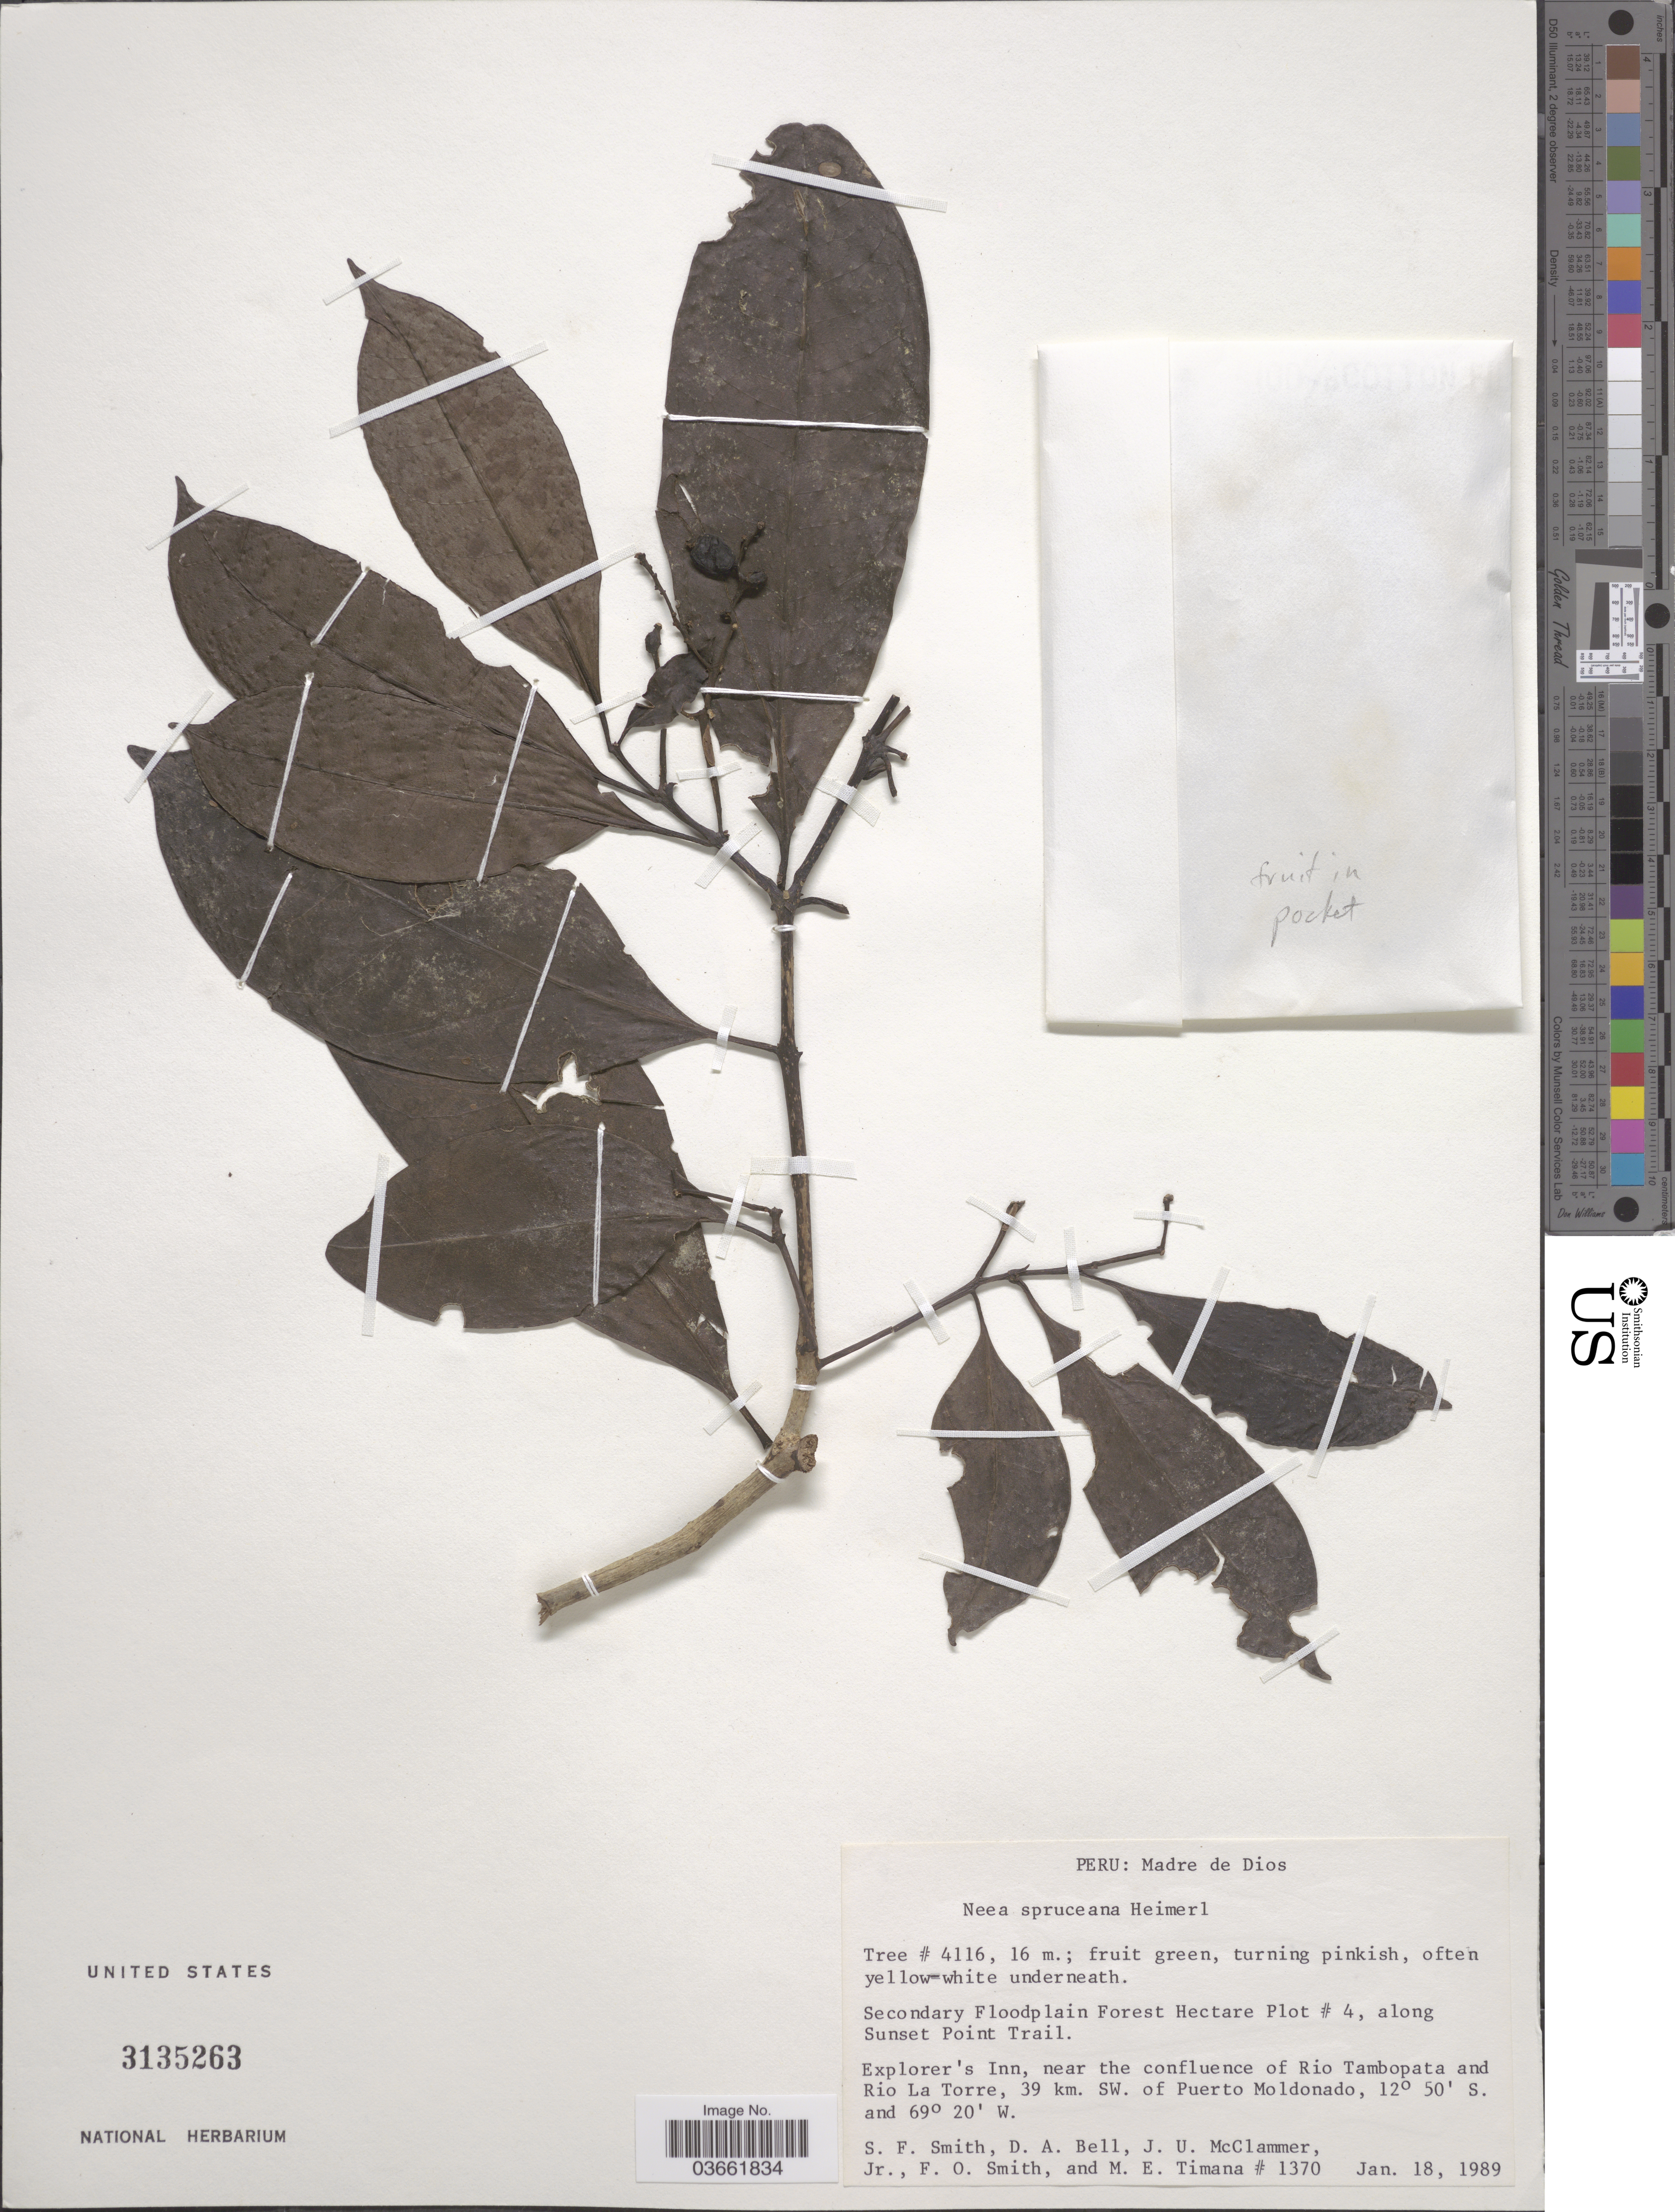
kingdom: Plantae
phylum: Tracheophyta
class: Magnoliopsida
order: Caryophyllales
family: Nyctaginaceae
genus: Neea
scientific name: Neea spruceana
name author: Heimerl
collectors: S.F. Smith, D. A. Bell, J. McClammer Jr. & F. Smith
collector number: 1370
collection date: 1989-01-18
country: Peru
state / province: Madre de Dios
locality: Secondary Floodplain Forest Hectare Plot # 4, along Sunset Point Trail. Explorer's Inn, near the confluence of Rio Tambopata and Rio La Torre, 39 km. SW. of Puerto Moldonado.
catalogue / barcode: US 3135263